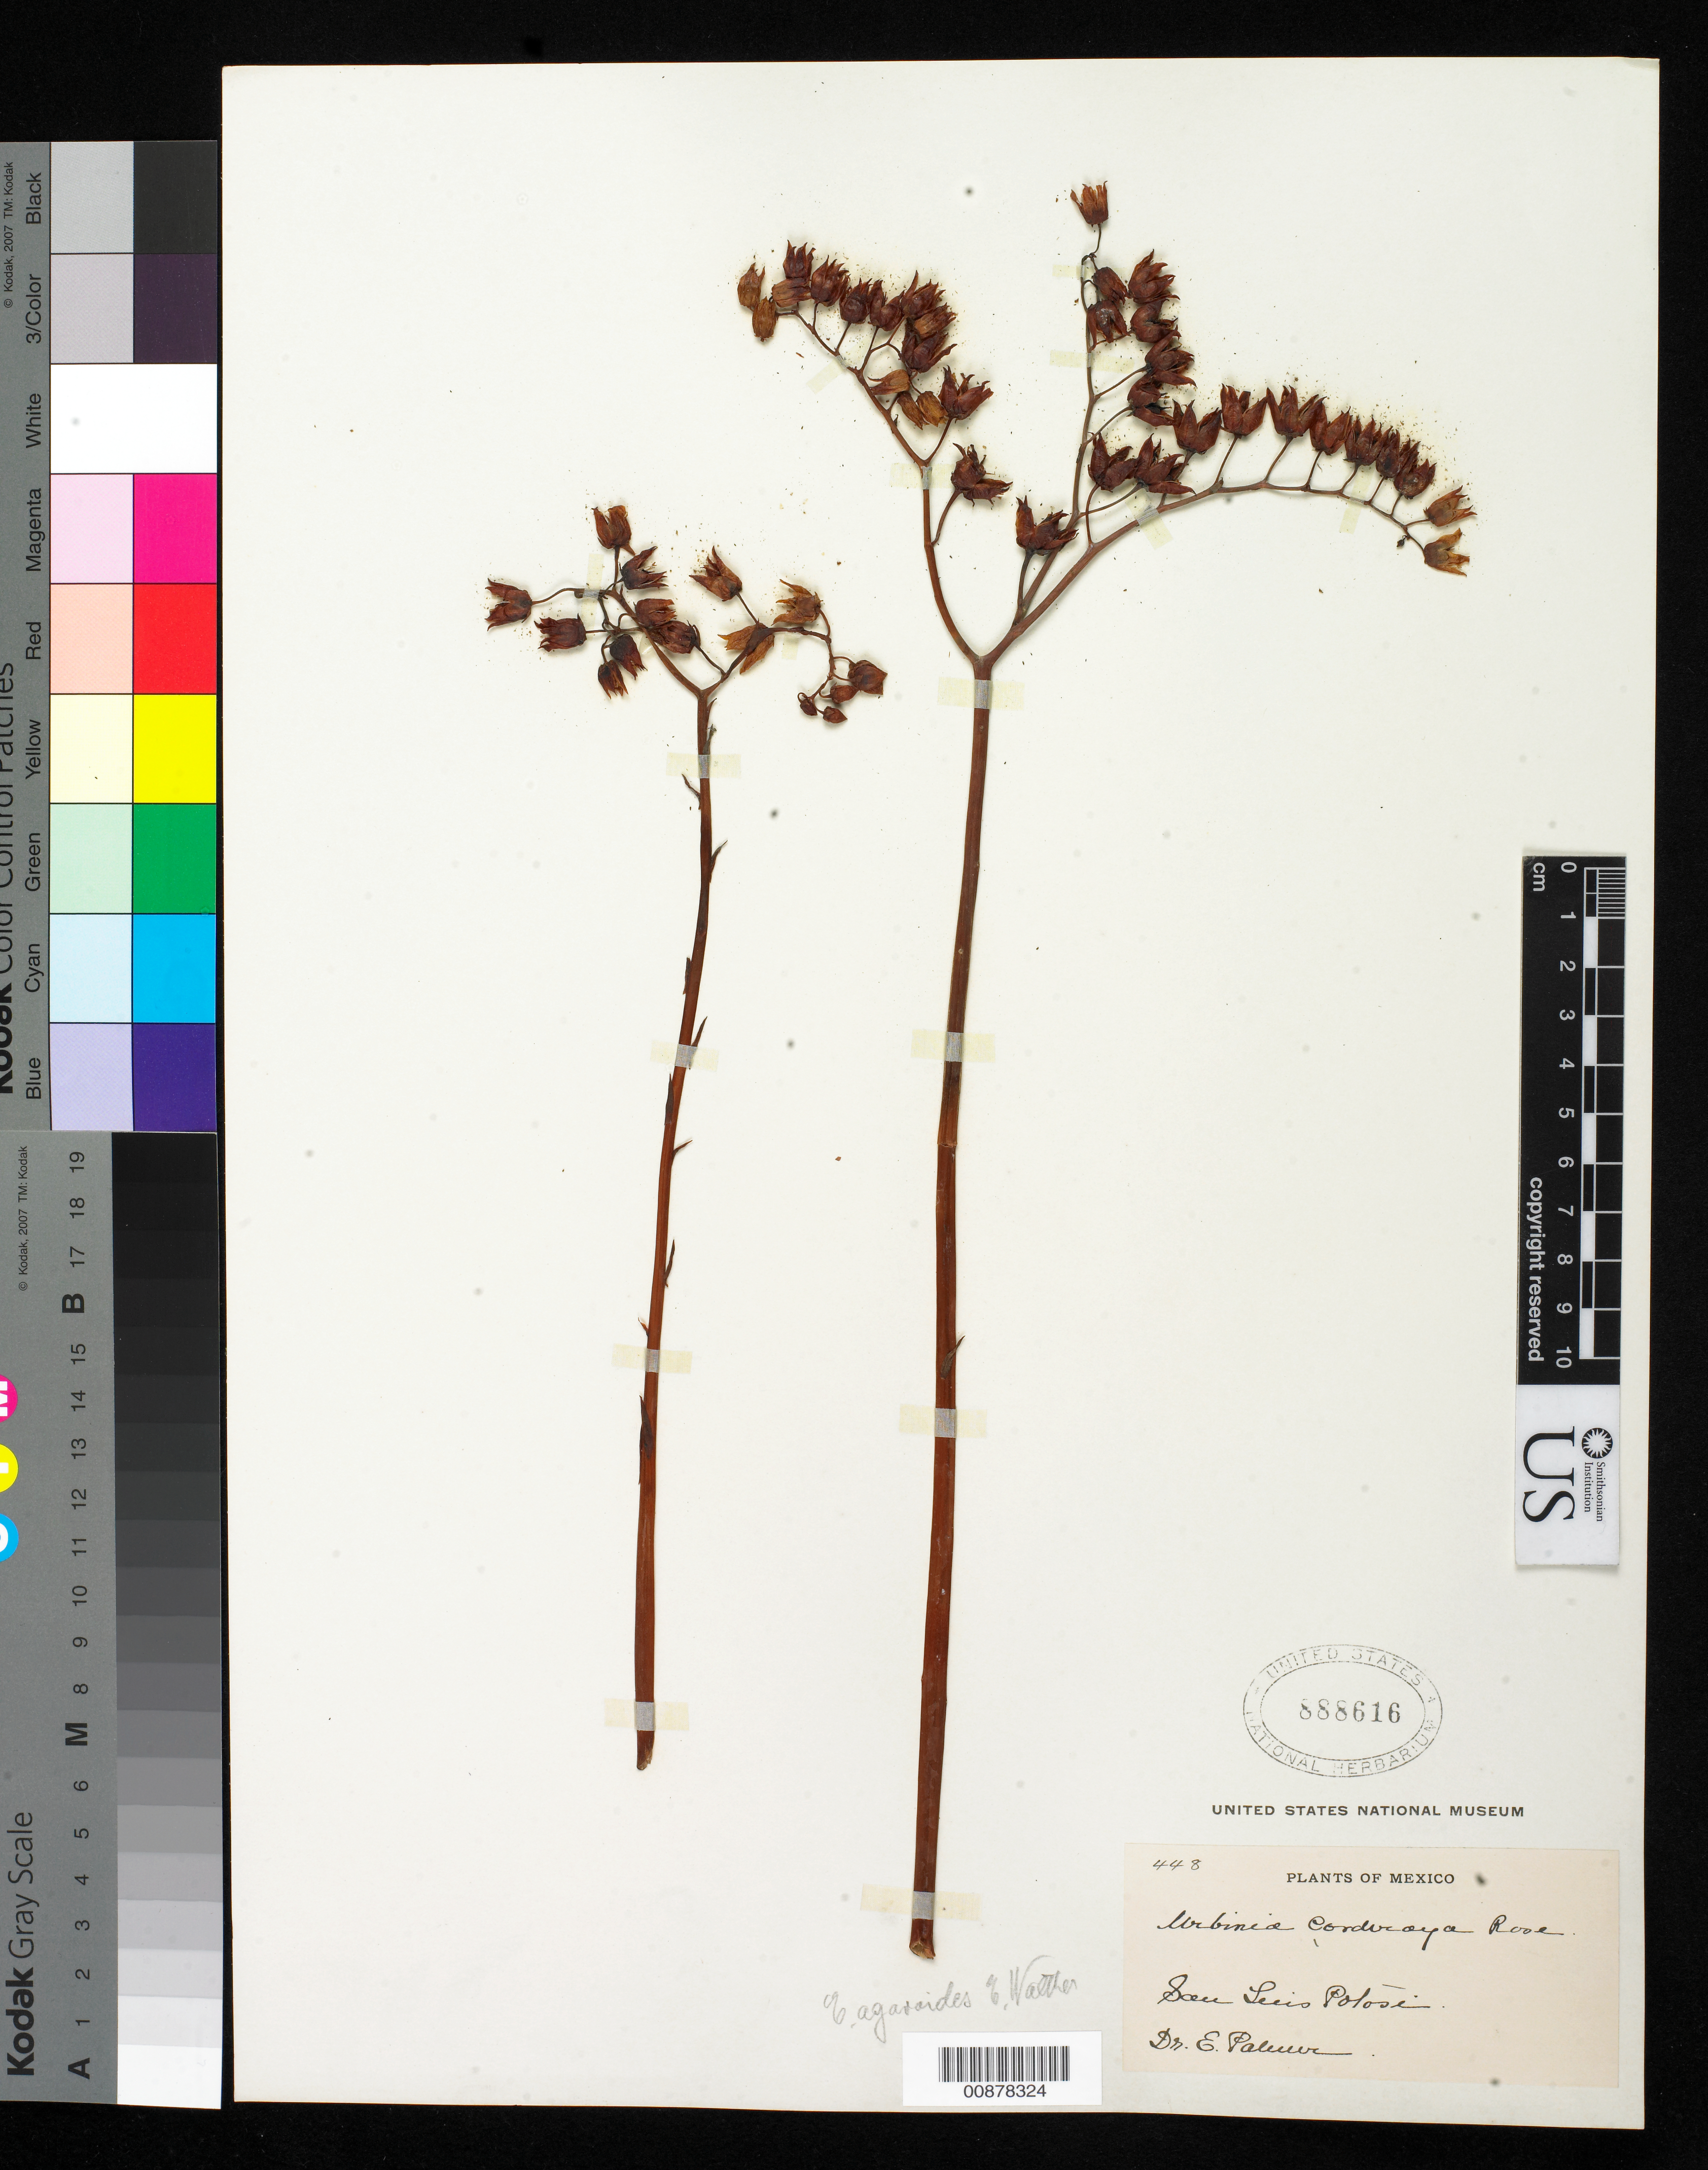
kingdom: Plantae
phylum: Tracheophyta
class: Magnoliopsida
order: Saxifragales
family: Crassulaceae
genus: Echeveria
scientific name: Echeveria agavoides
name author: Lem.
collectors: E. Palmer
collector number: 448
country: Mexico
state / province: San Luis Potosí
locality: San Luis Potosí.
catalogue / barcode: US 888616